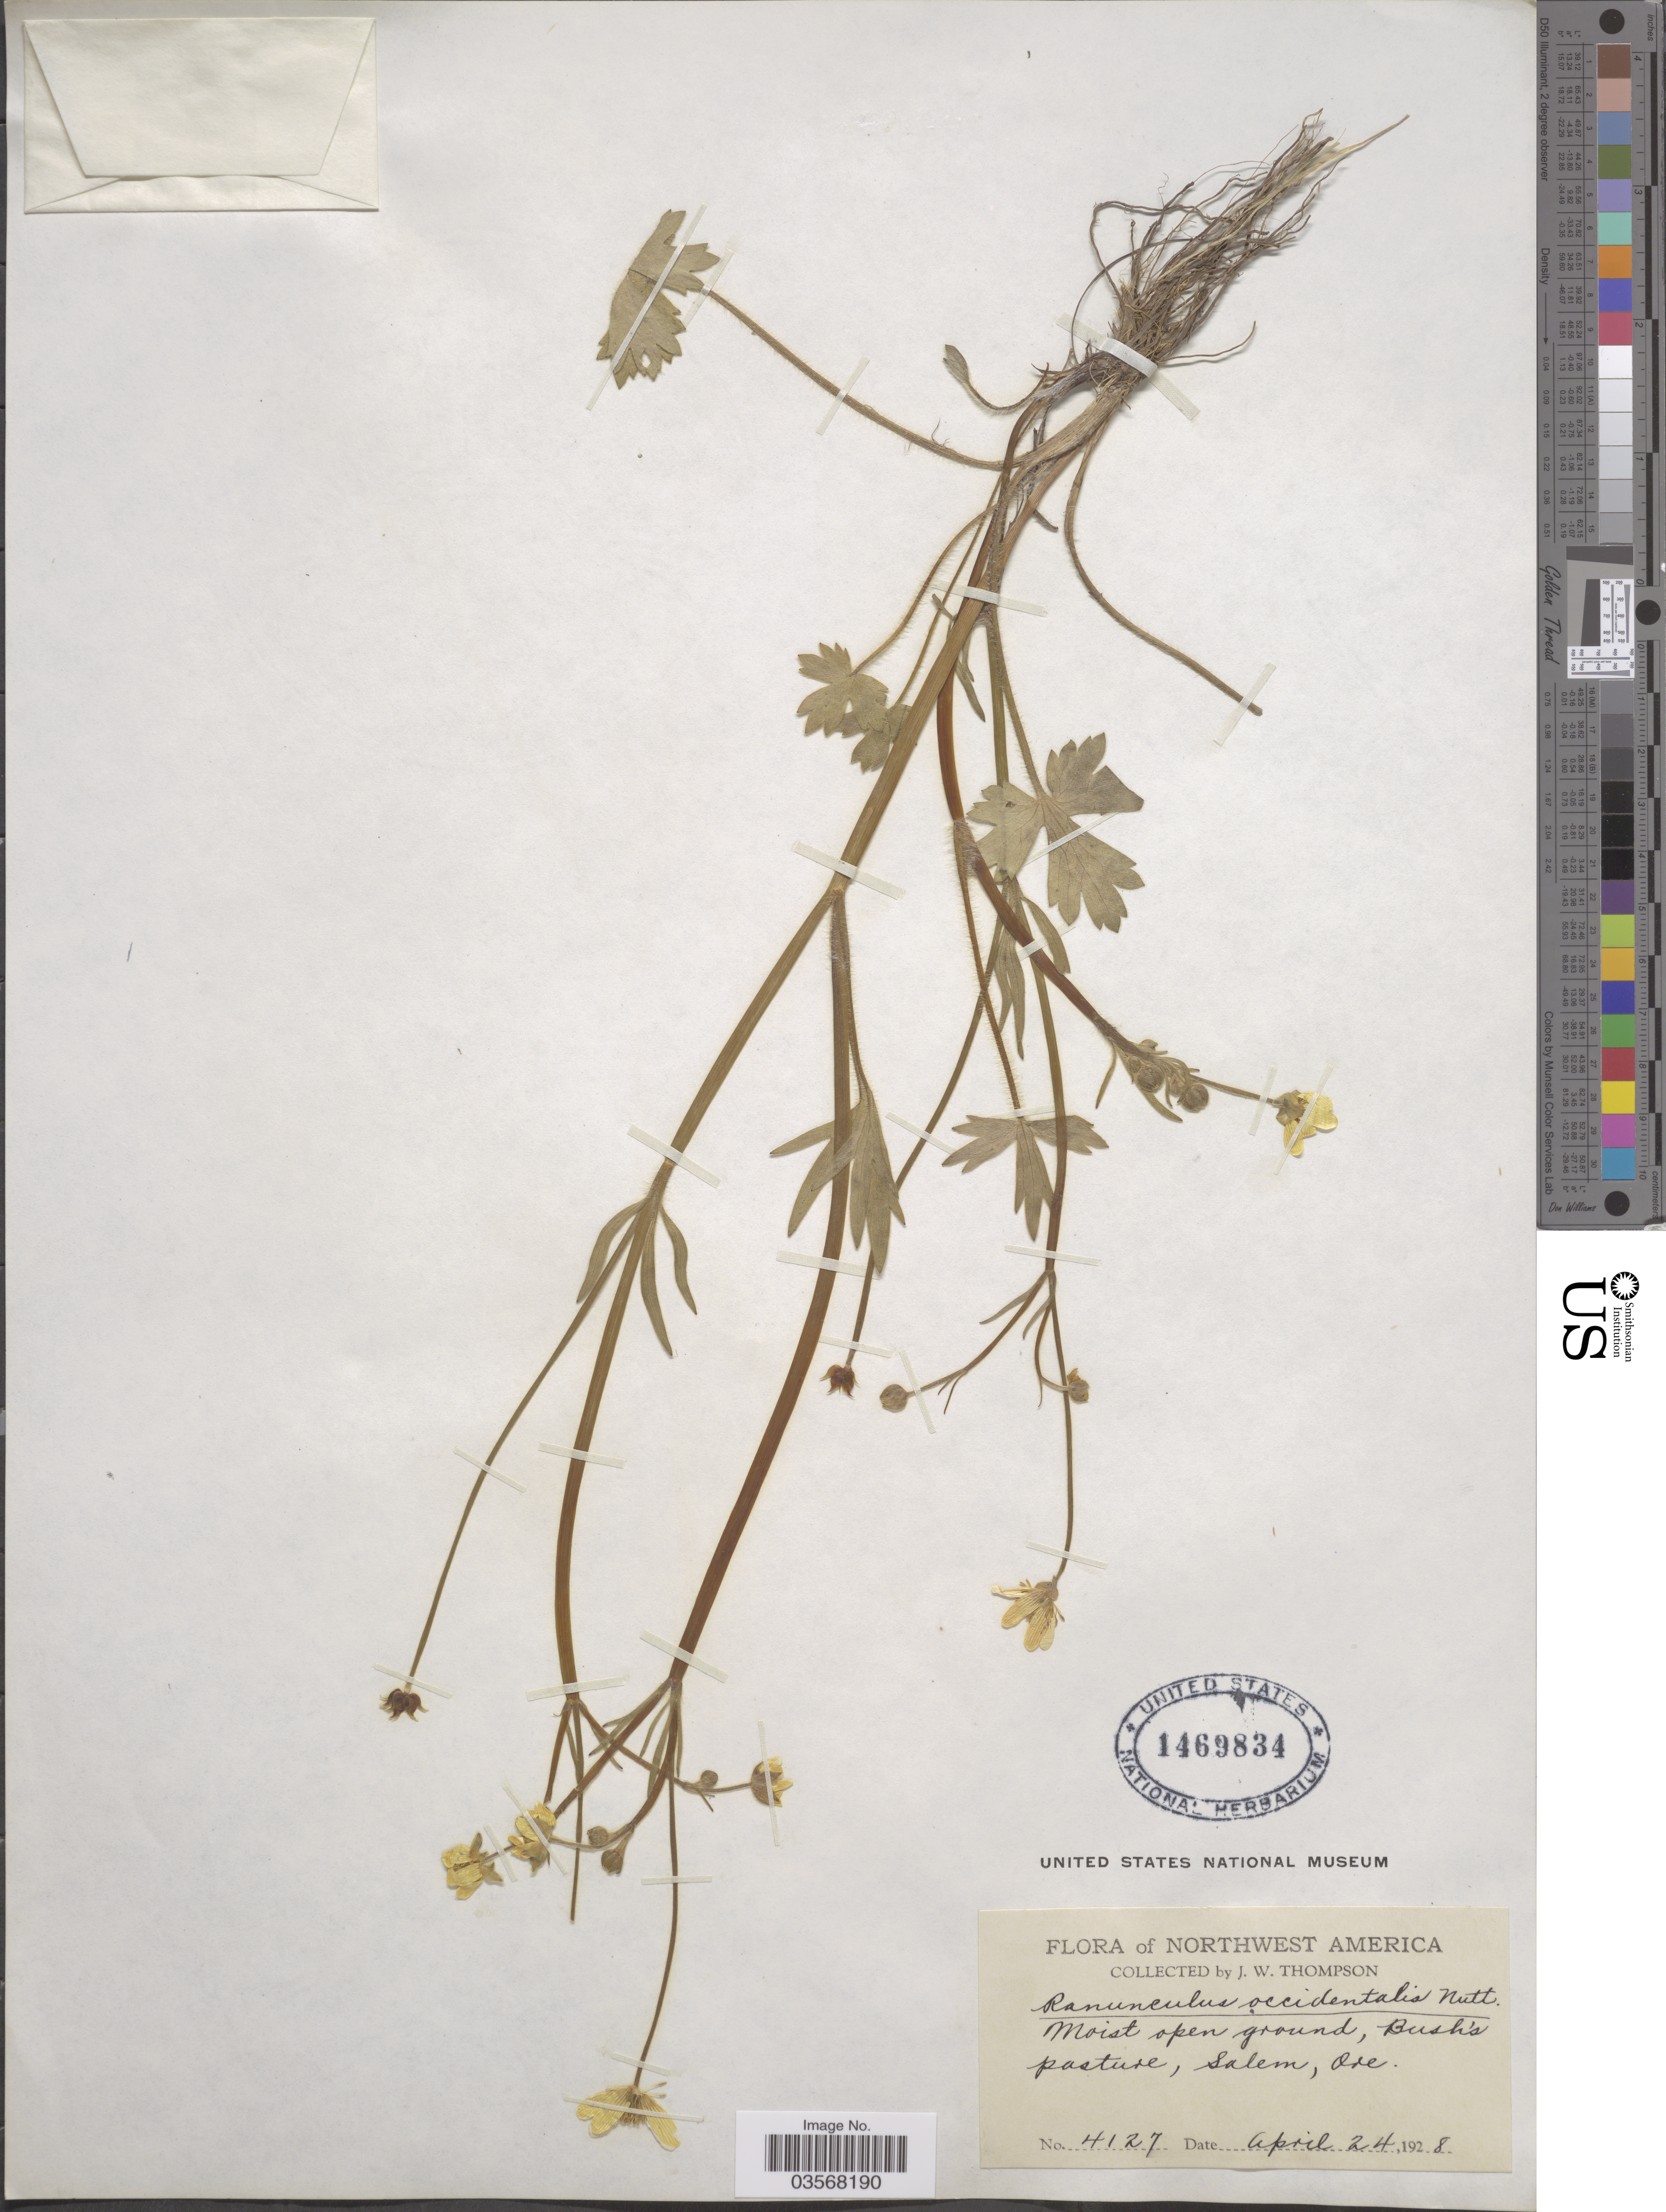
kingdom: Plantae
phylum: Tracheophyta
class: Magnoliopsida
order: Ranunculales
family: Ranunculaceae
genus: Ranunculus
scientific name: Ranunculus occidentalis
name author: Nutt.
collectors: J. Thompson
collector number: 4127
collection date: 1928-04-24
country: United States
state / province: Oregon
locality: Bush's pasture, Salem.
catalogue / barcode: US 1469834